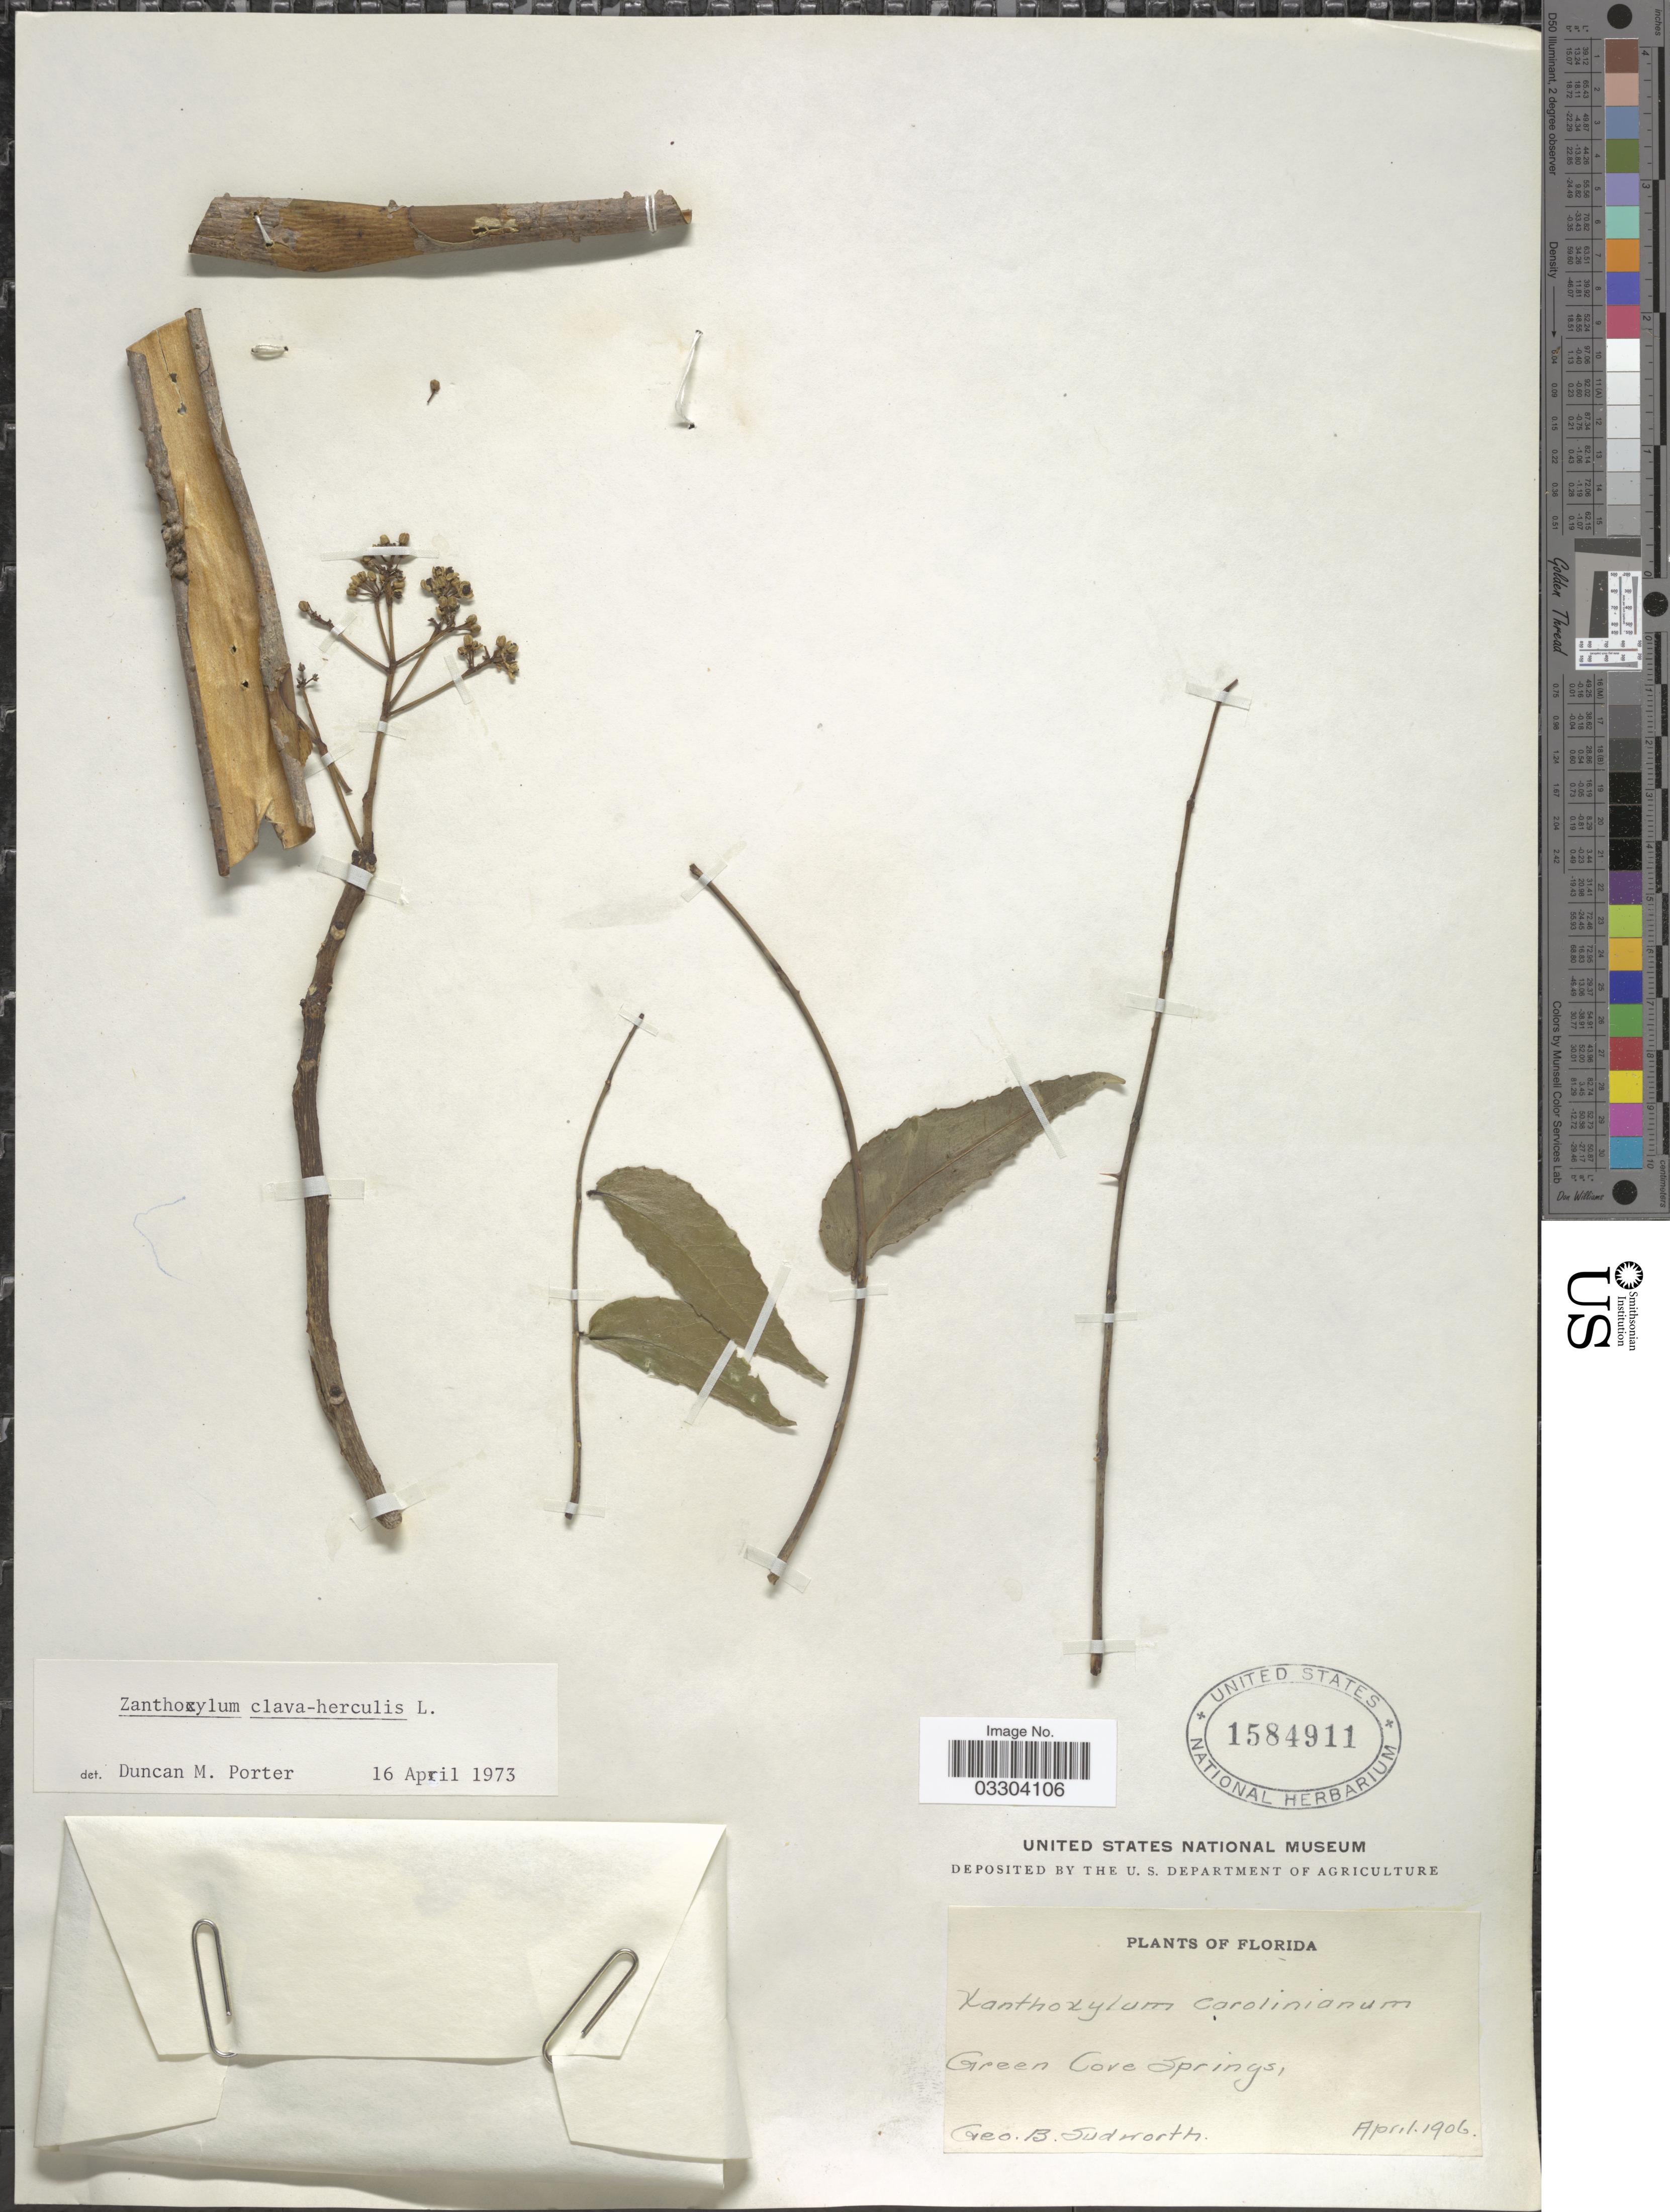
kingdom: Plantae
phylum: Tracheophyta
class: Magnoliopsida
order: Sapindales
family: Rutaceae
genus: Zanthoxylum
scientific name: Zanthoxylum clava-herculis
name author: L.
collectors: G. B. Sudworth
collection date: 1906-04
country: United States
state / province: Florida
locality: Green Cove Springs.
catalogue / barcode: US 1584911